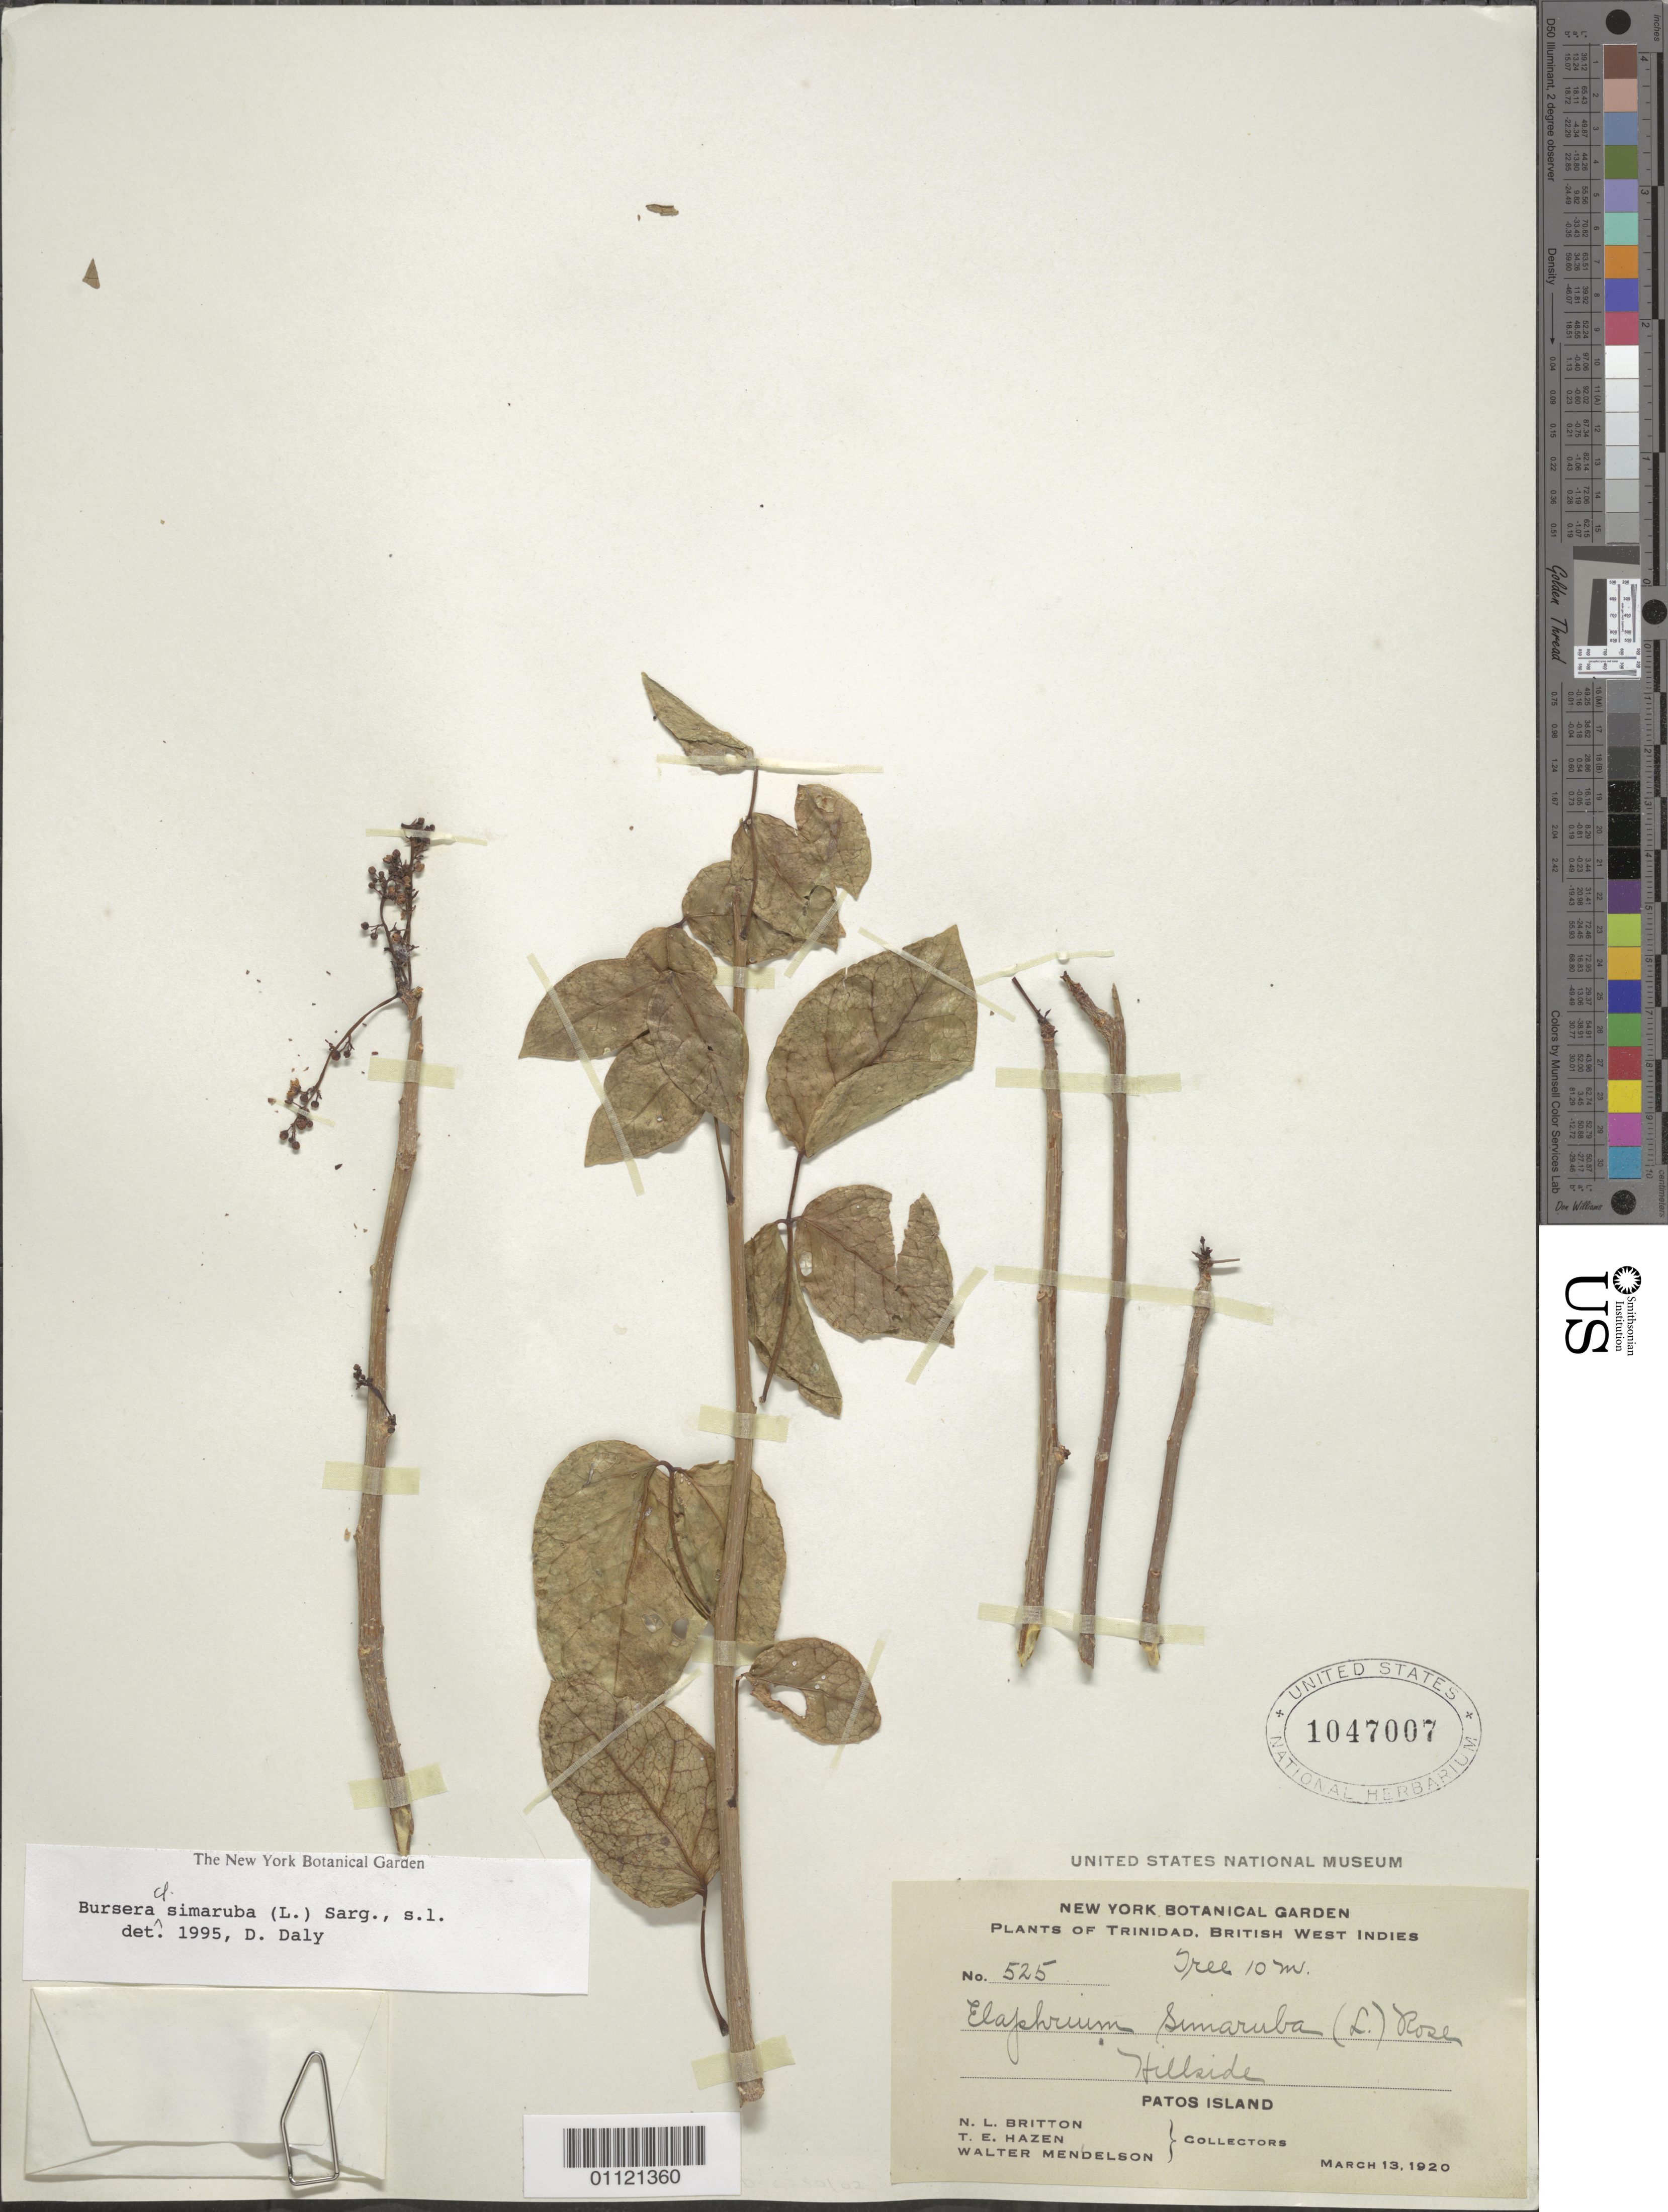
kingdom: Plantae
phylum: Tracheophyta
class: Magnoliopsida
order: Sapindales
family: Burseraceae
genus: Bursera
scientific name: Bursera simaruba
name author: (L.) Sarg.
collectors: N. Britton, T. E. Hazen & W. Mendelson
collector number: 525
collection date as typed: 13 Mar 1920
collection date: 1920-03-13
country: Trinidad and Tobago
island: Patos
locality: Hillside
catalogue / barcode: US 1047007